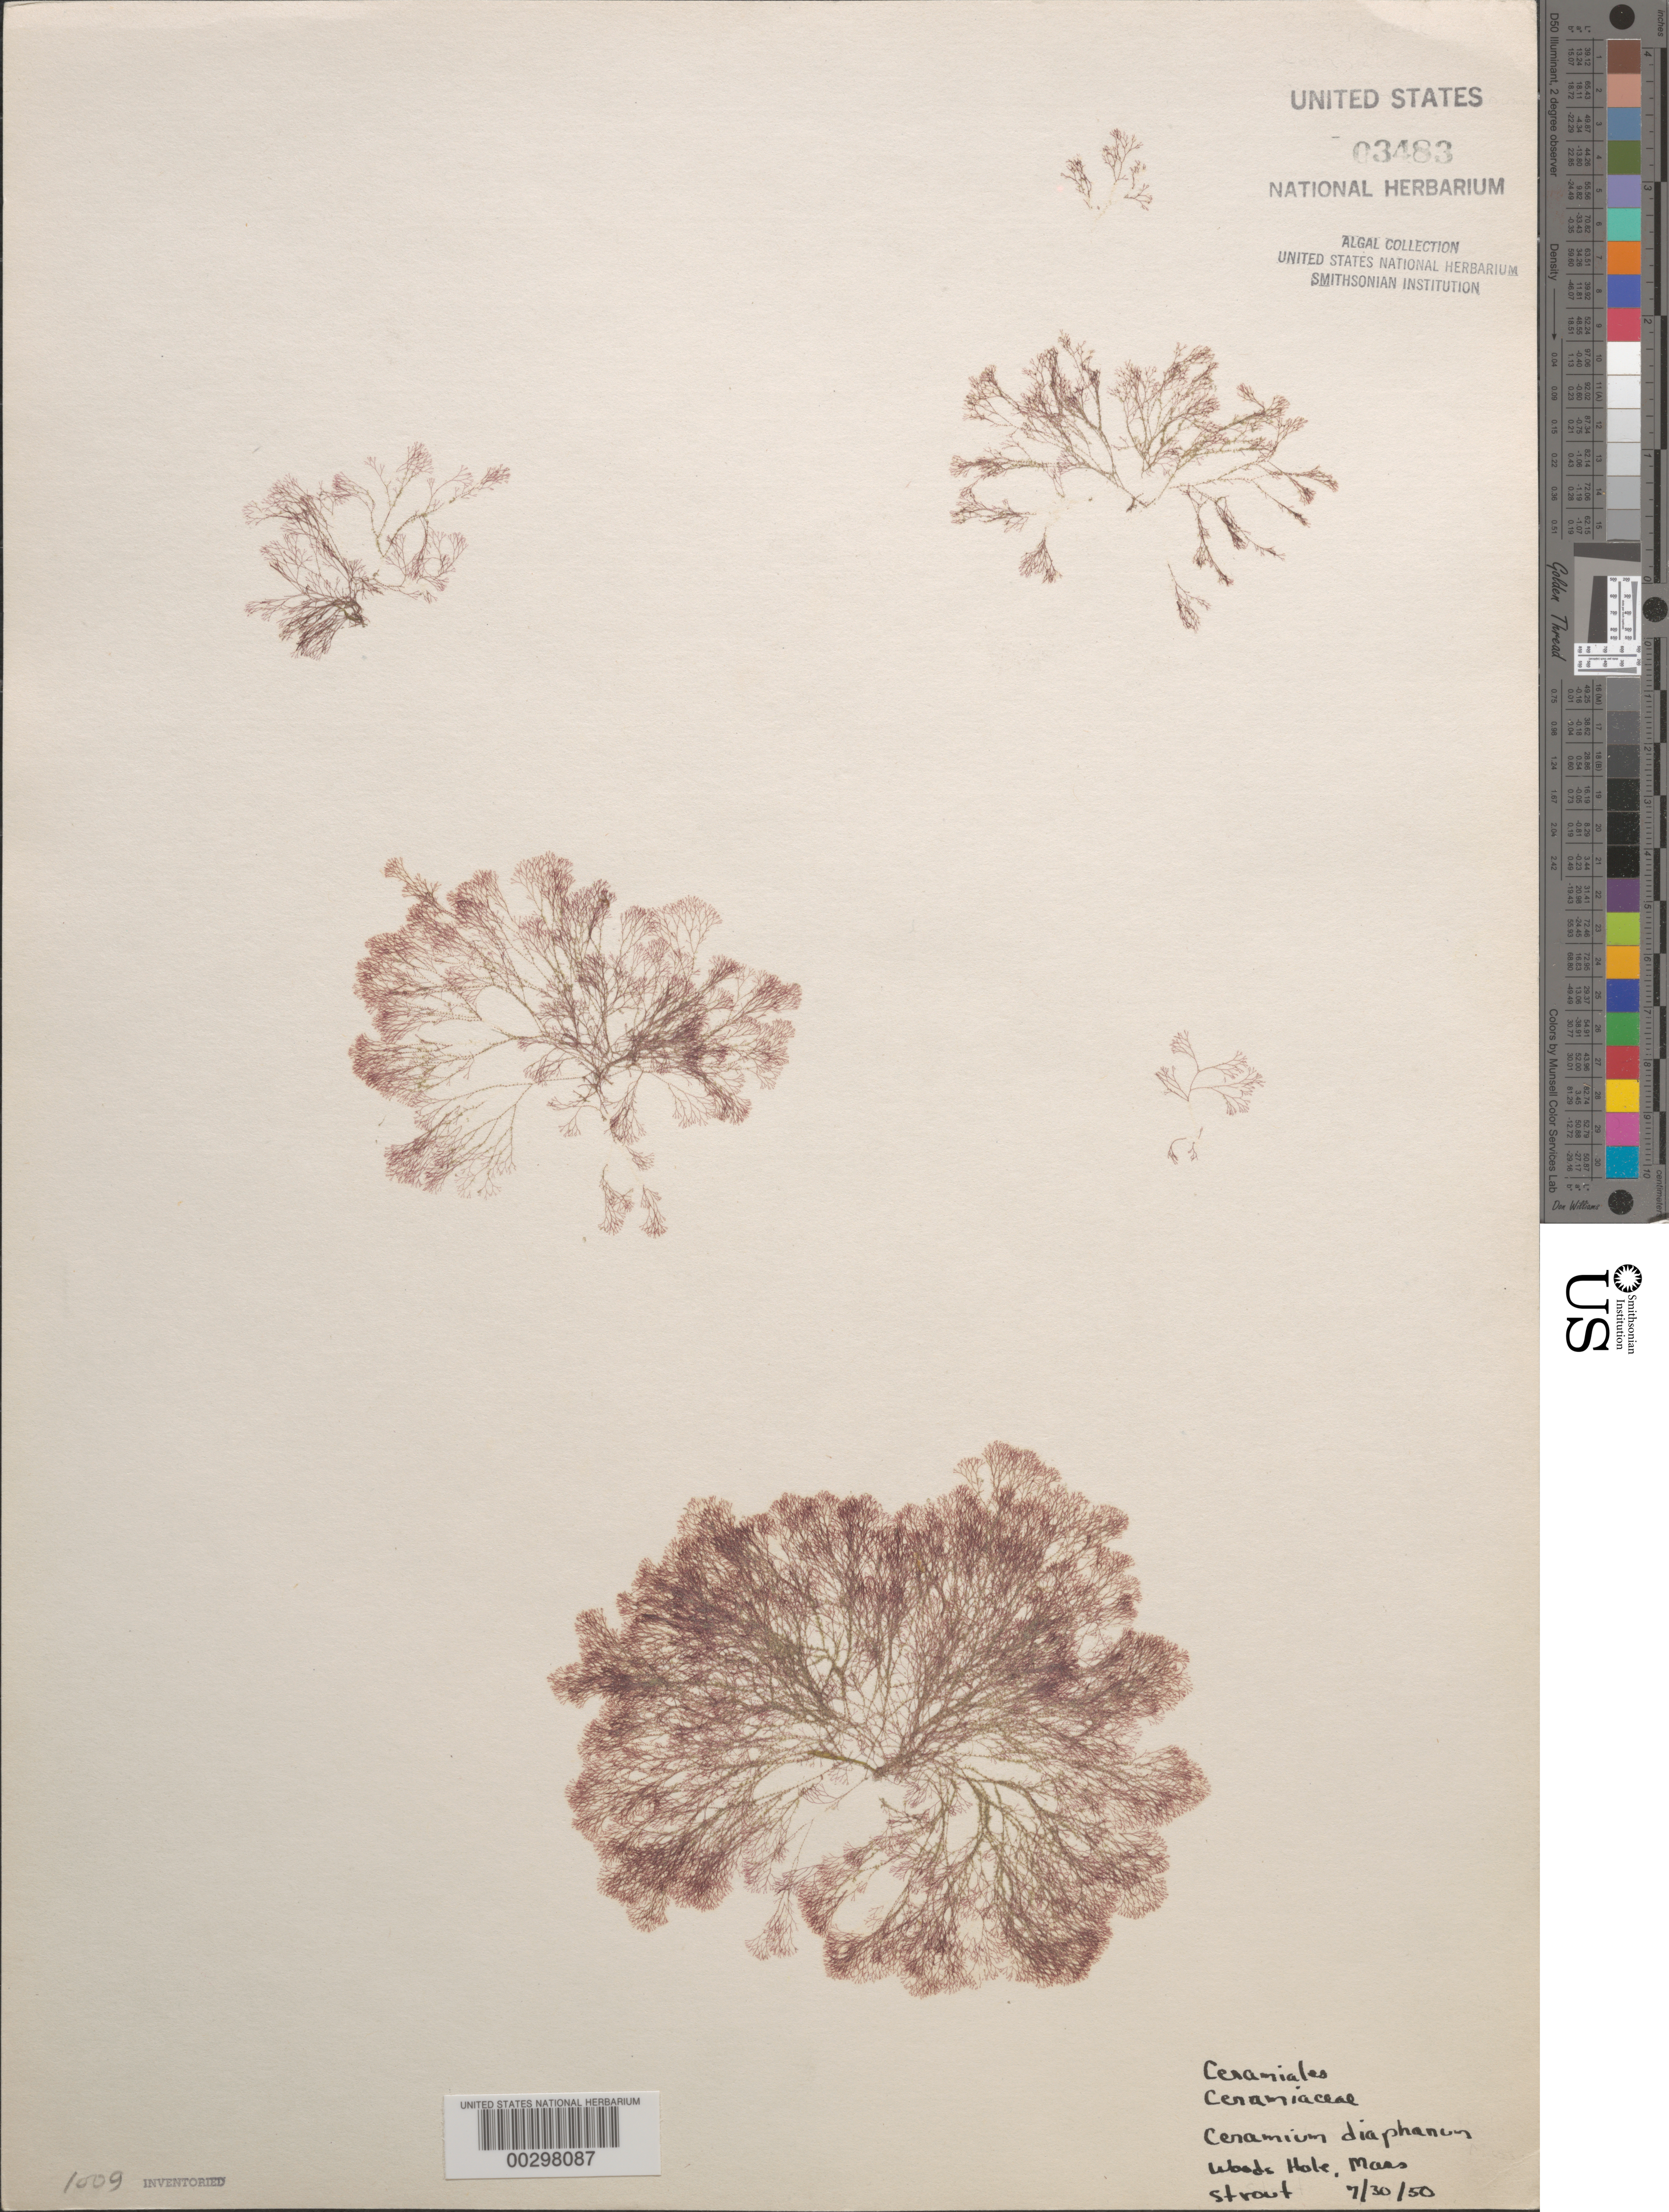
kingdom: Plantae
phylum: Rhodophyta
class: Florideophyceae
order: Ceramiales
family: Ceramiaceae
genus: Ceramium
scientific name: Ceramium diaphanum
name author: (Lightf.) Roth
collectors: P. Strout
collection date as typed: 30 Jul 1950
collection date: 1950-07-30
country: United States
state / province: Massachusetts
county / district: Barnstable County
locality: Woods Hole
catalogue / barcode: US 3483